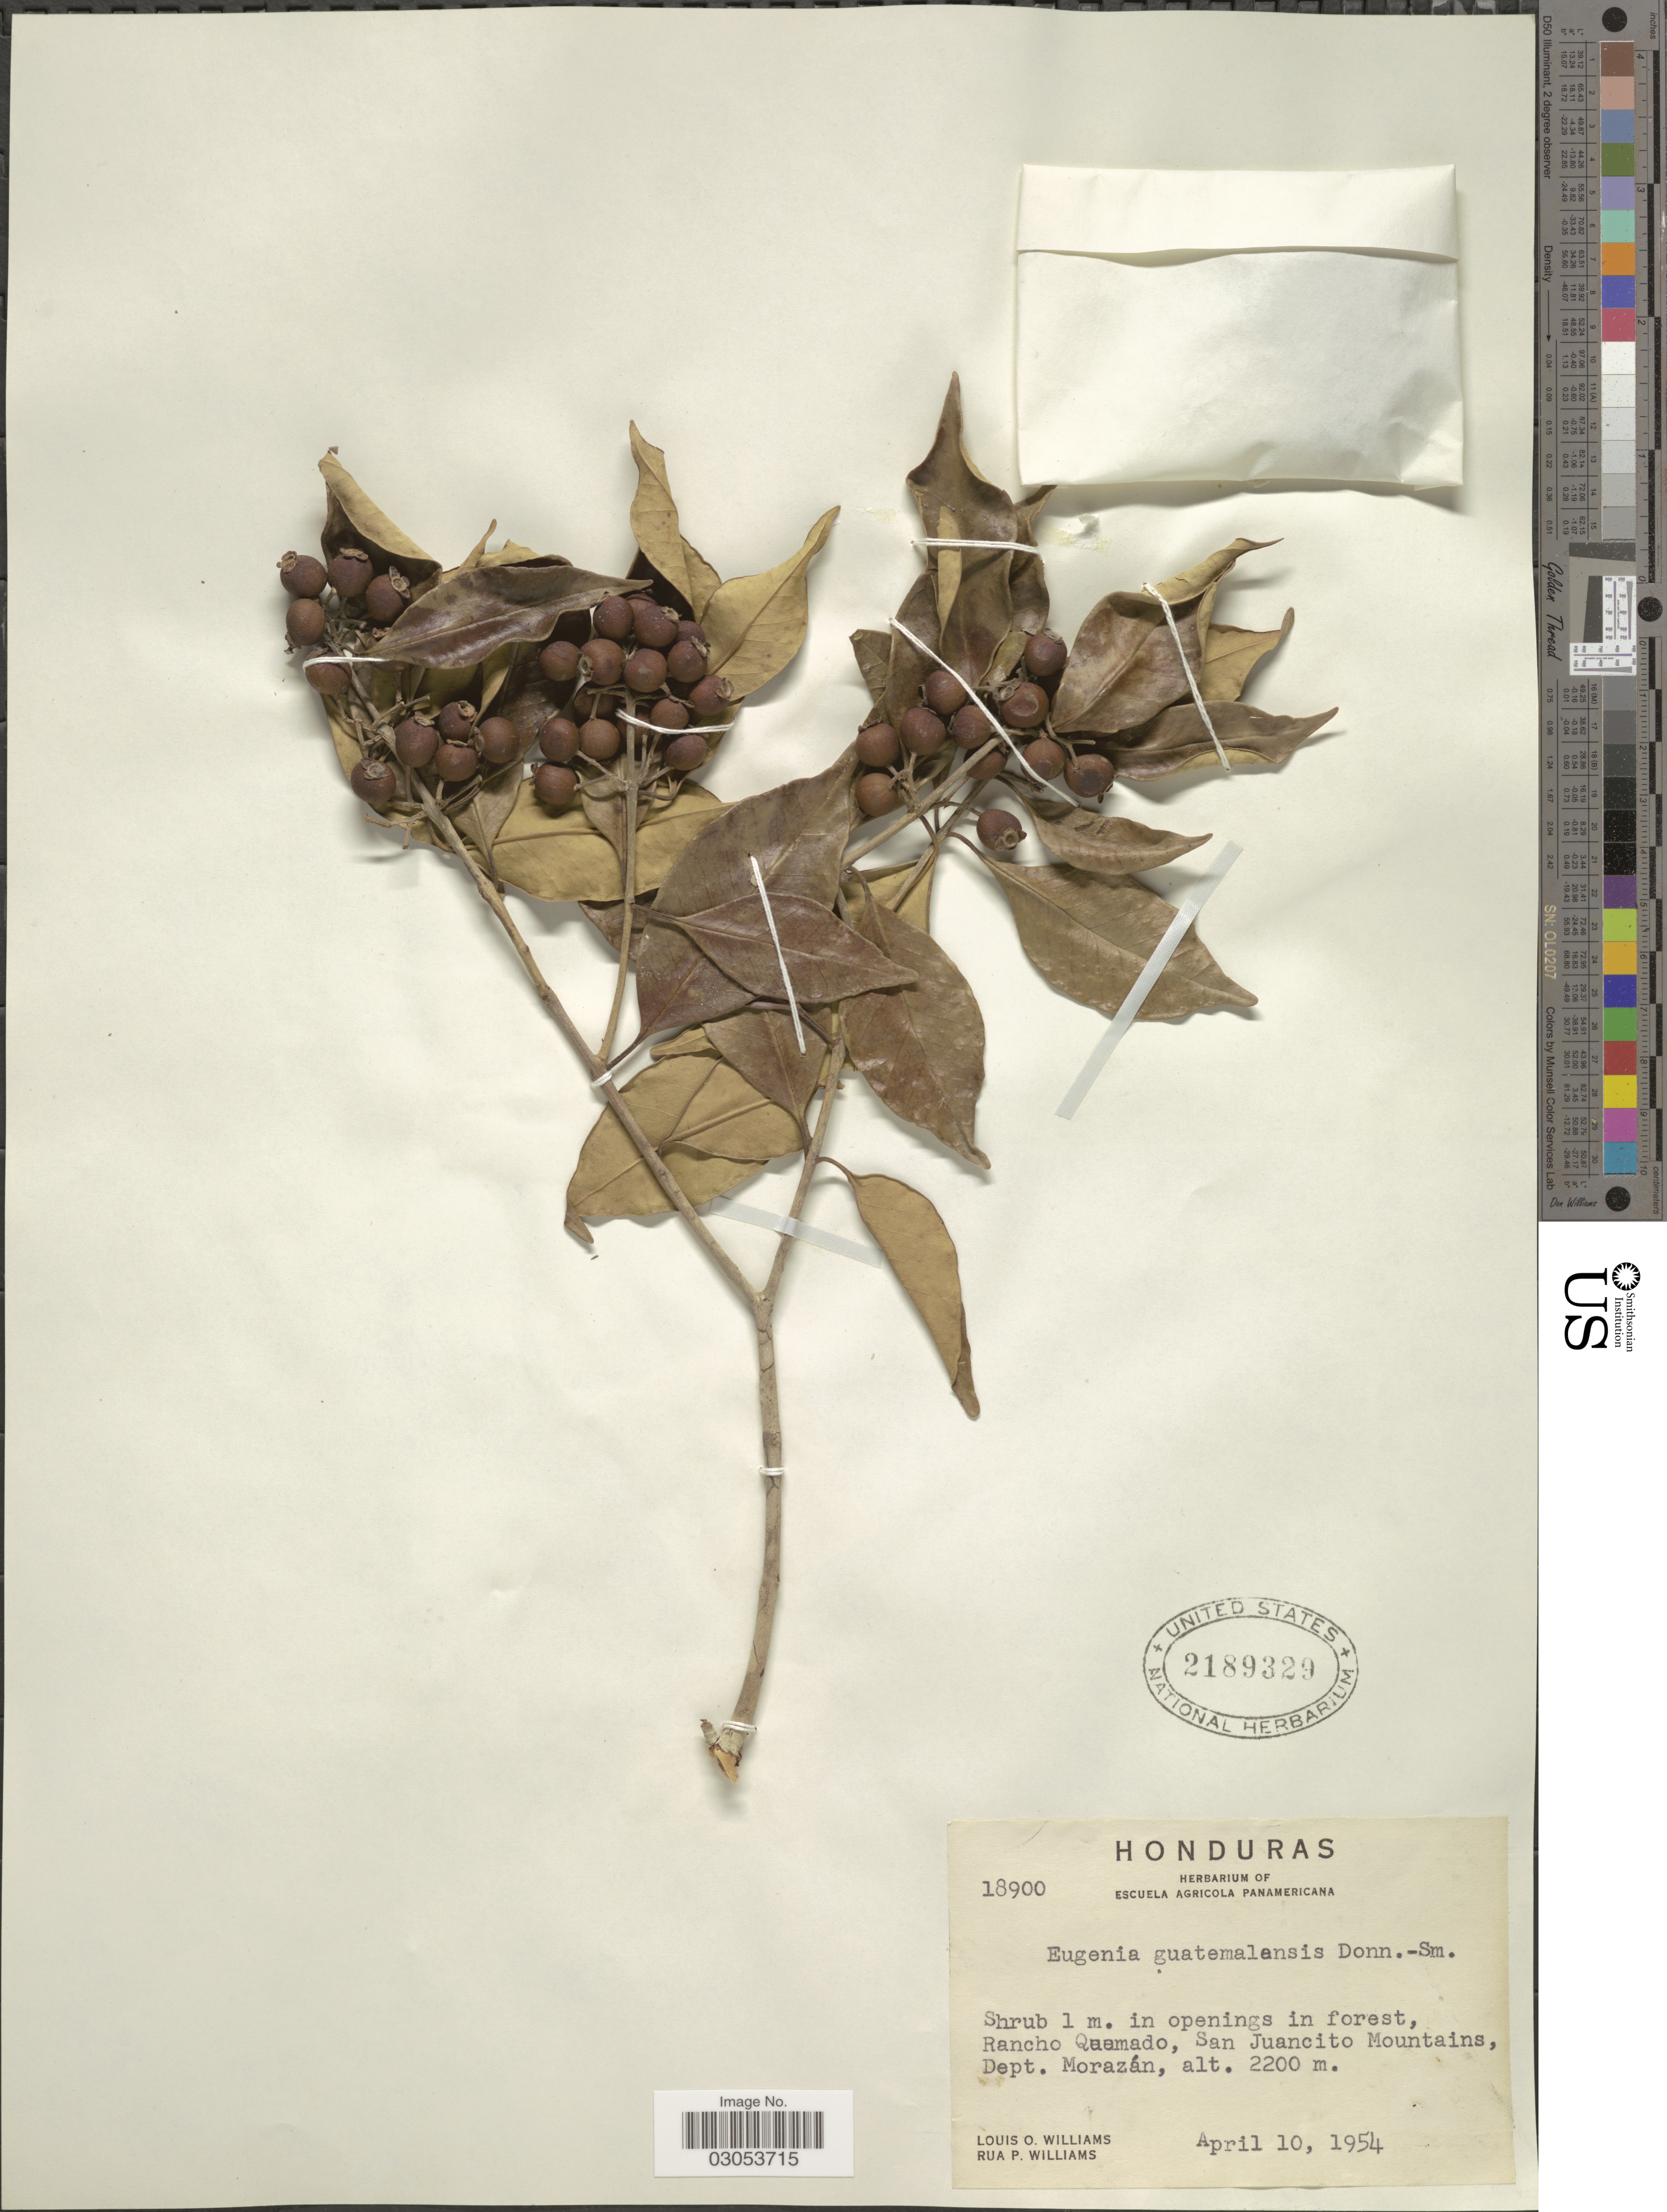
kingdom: Plantae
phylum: Tracheophyta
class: Magnoliopsida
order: Myrtales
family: Myrtaceae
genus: Eugenia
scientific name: Eugenia guatemalensis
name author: Donn. Sm.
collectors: L. O. Williams & R. P. Williams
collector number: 18900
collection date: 1954-04-10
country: Honduras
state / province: Fco. Morazán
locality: In openings in forest, Rancho Quemado, San Juancito Mountains, Dept. Morazán.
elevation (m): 2200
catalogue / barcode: US 2189329